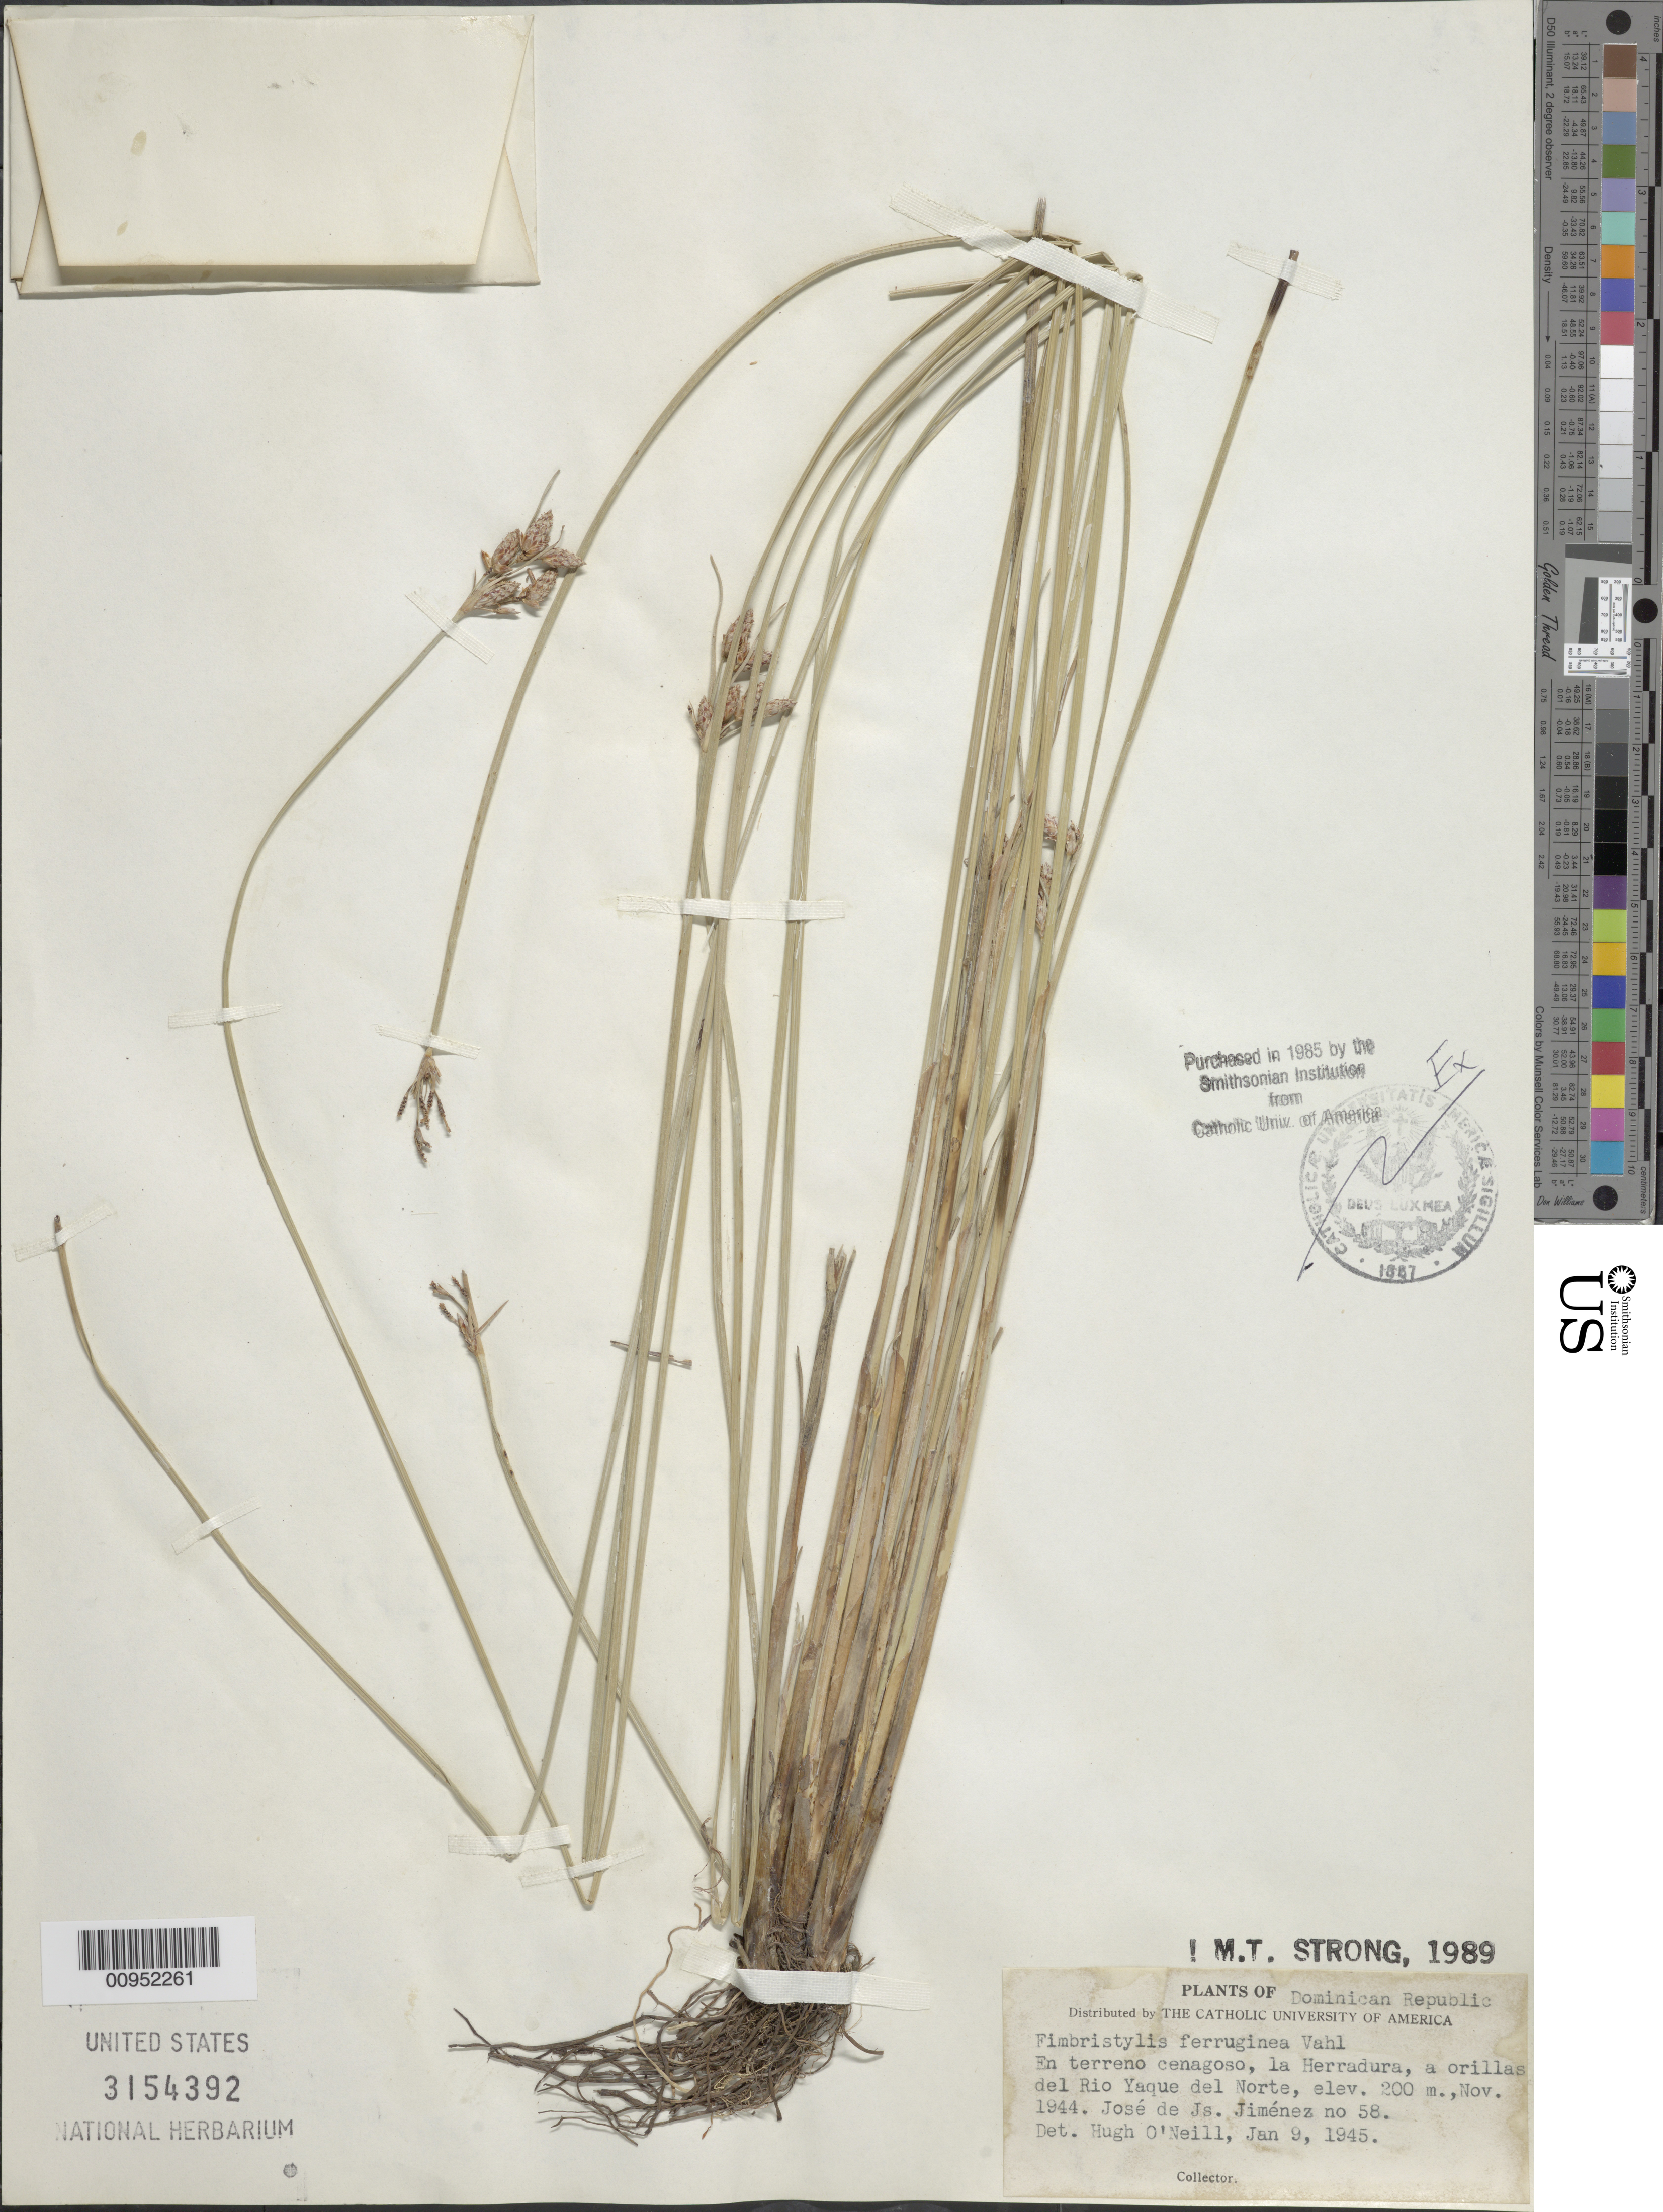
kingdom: Plantae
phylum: Tracheophyta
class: Liliopsida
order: Poales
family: Cyperaceae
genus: Fimbristylis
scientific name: Fimbristylis ferruginea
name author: (L.) Vahl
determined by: O'Neill, Hugh T.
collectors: J. J. Jiménez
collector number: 58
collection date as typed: Nov 1944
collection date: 1944-11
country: Dominican Republic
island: Hispaniola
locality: la Herradura, a orillas del Rio Yaque del Norte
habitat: En terreno cenagoso, a orillas del rio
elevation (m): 200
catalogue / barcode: US 3154392